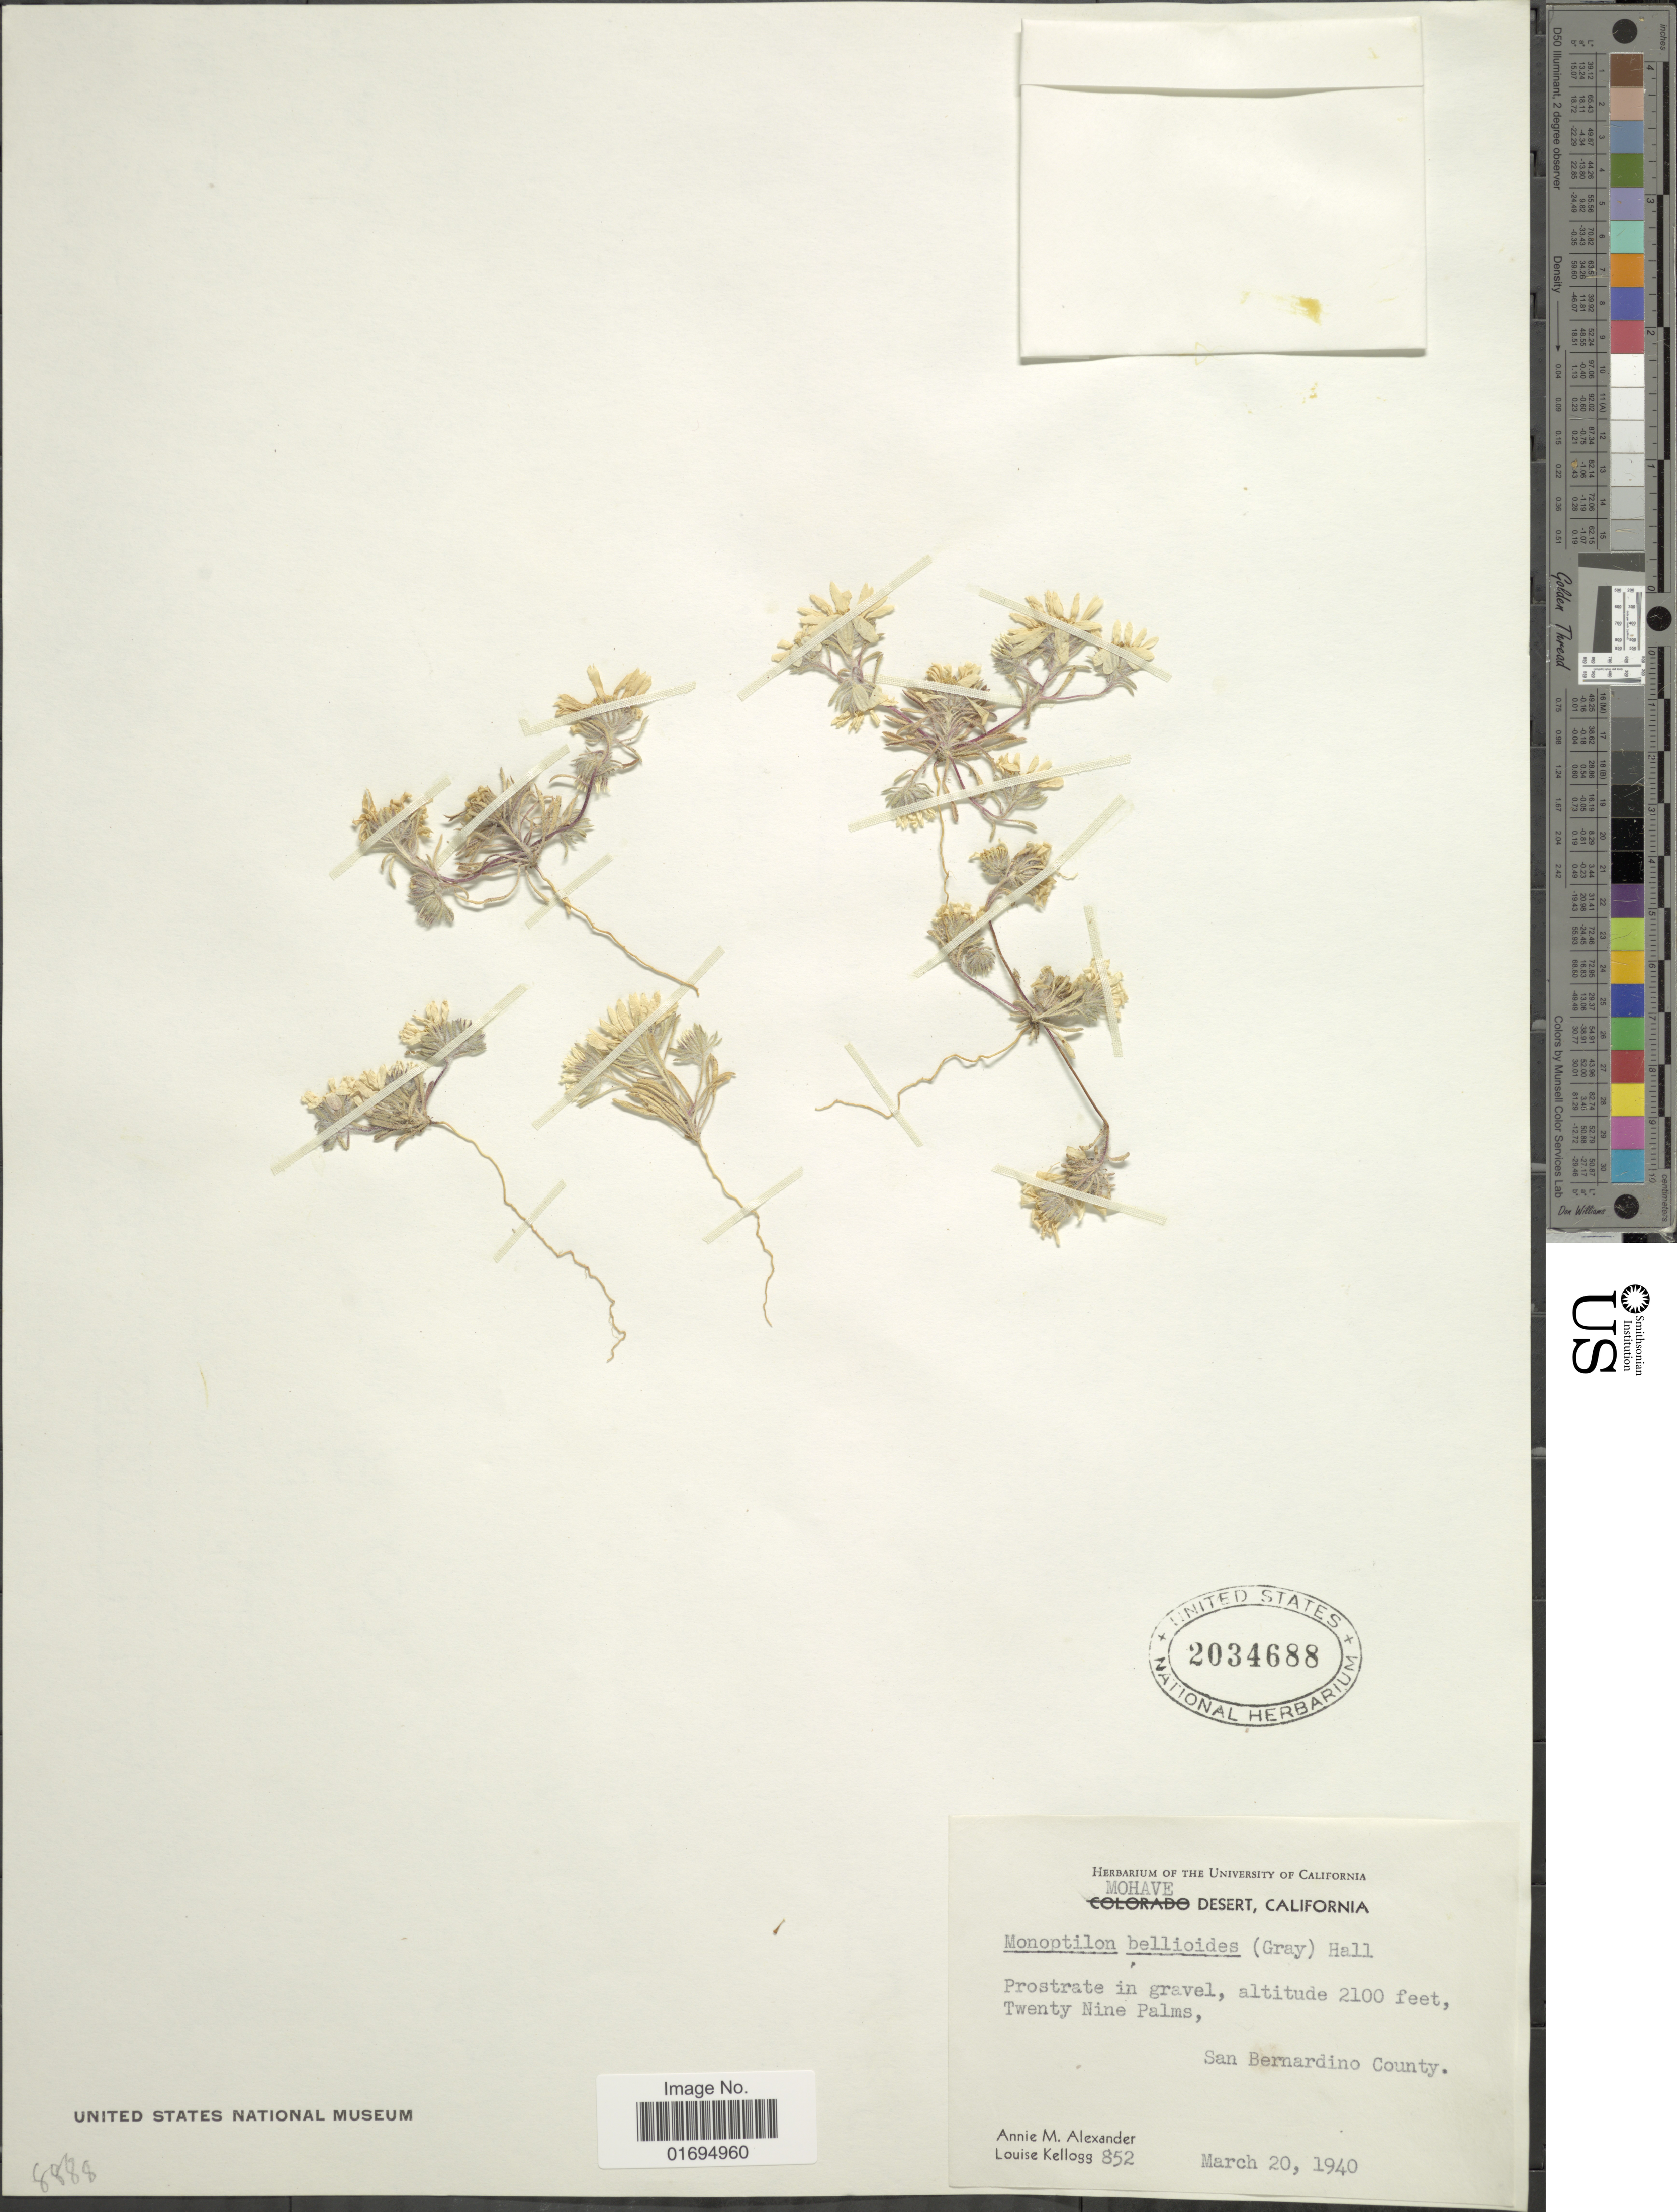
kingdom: Plantae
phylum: Tracheophyta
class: Magnoliopsida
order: Asterales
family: Asteraceae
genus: Monoptilon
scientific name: Monoptilon bellioides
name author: (A. Gray) H.M. Hall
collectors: A. M. Alexander & L. Kellogg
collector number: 852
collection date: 1940-03-20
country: United States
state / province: California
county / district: San Bernardino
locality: Mohave Desert, Twenty Nine Palms, San Bernardino County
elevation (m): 640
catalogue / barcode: US 2034688